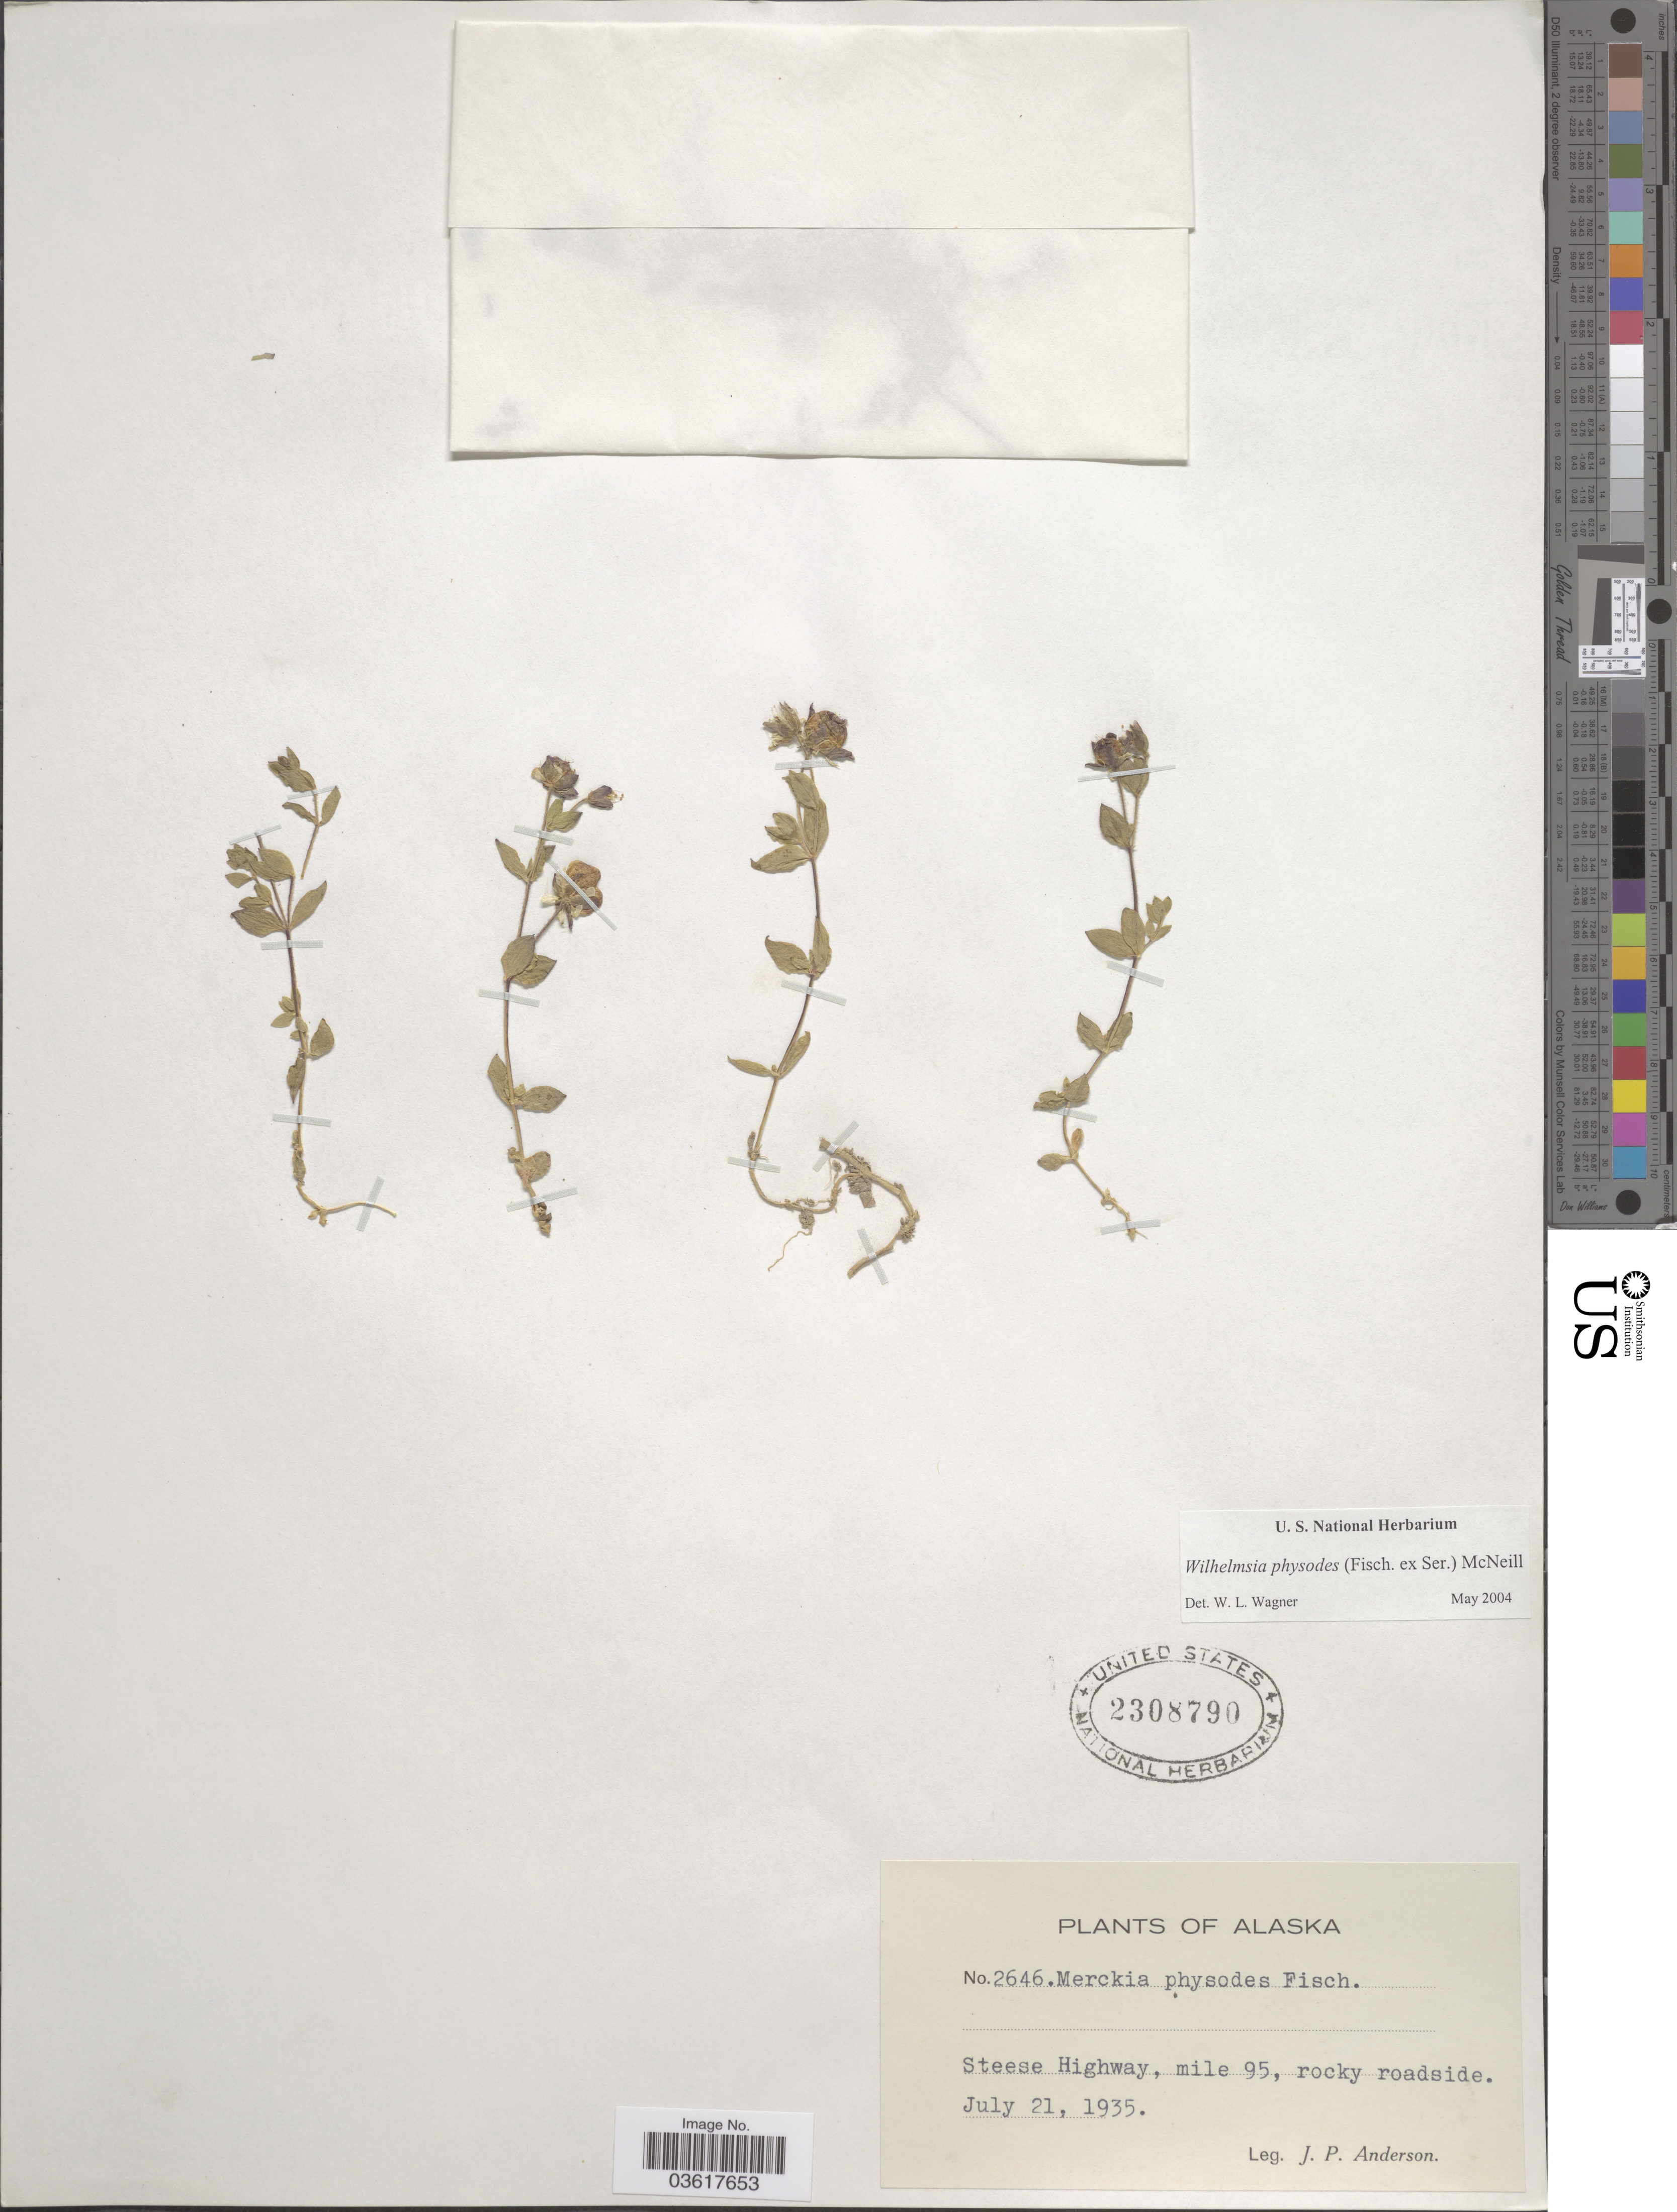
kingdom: Plantae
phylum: Tracheophyta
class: Magnoliopsida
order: Caryophyllales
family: Caryophyllaceae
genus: Wilhelmsia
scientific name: Wilhelmsia sp.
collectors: J. P. Anderson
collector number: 2646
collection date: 1935-07-21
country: United States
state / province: Alaska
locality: Steese Highway, mile 95.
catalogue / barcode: US 2308790